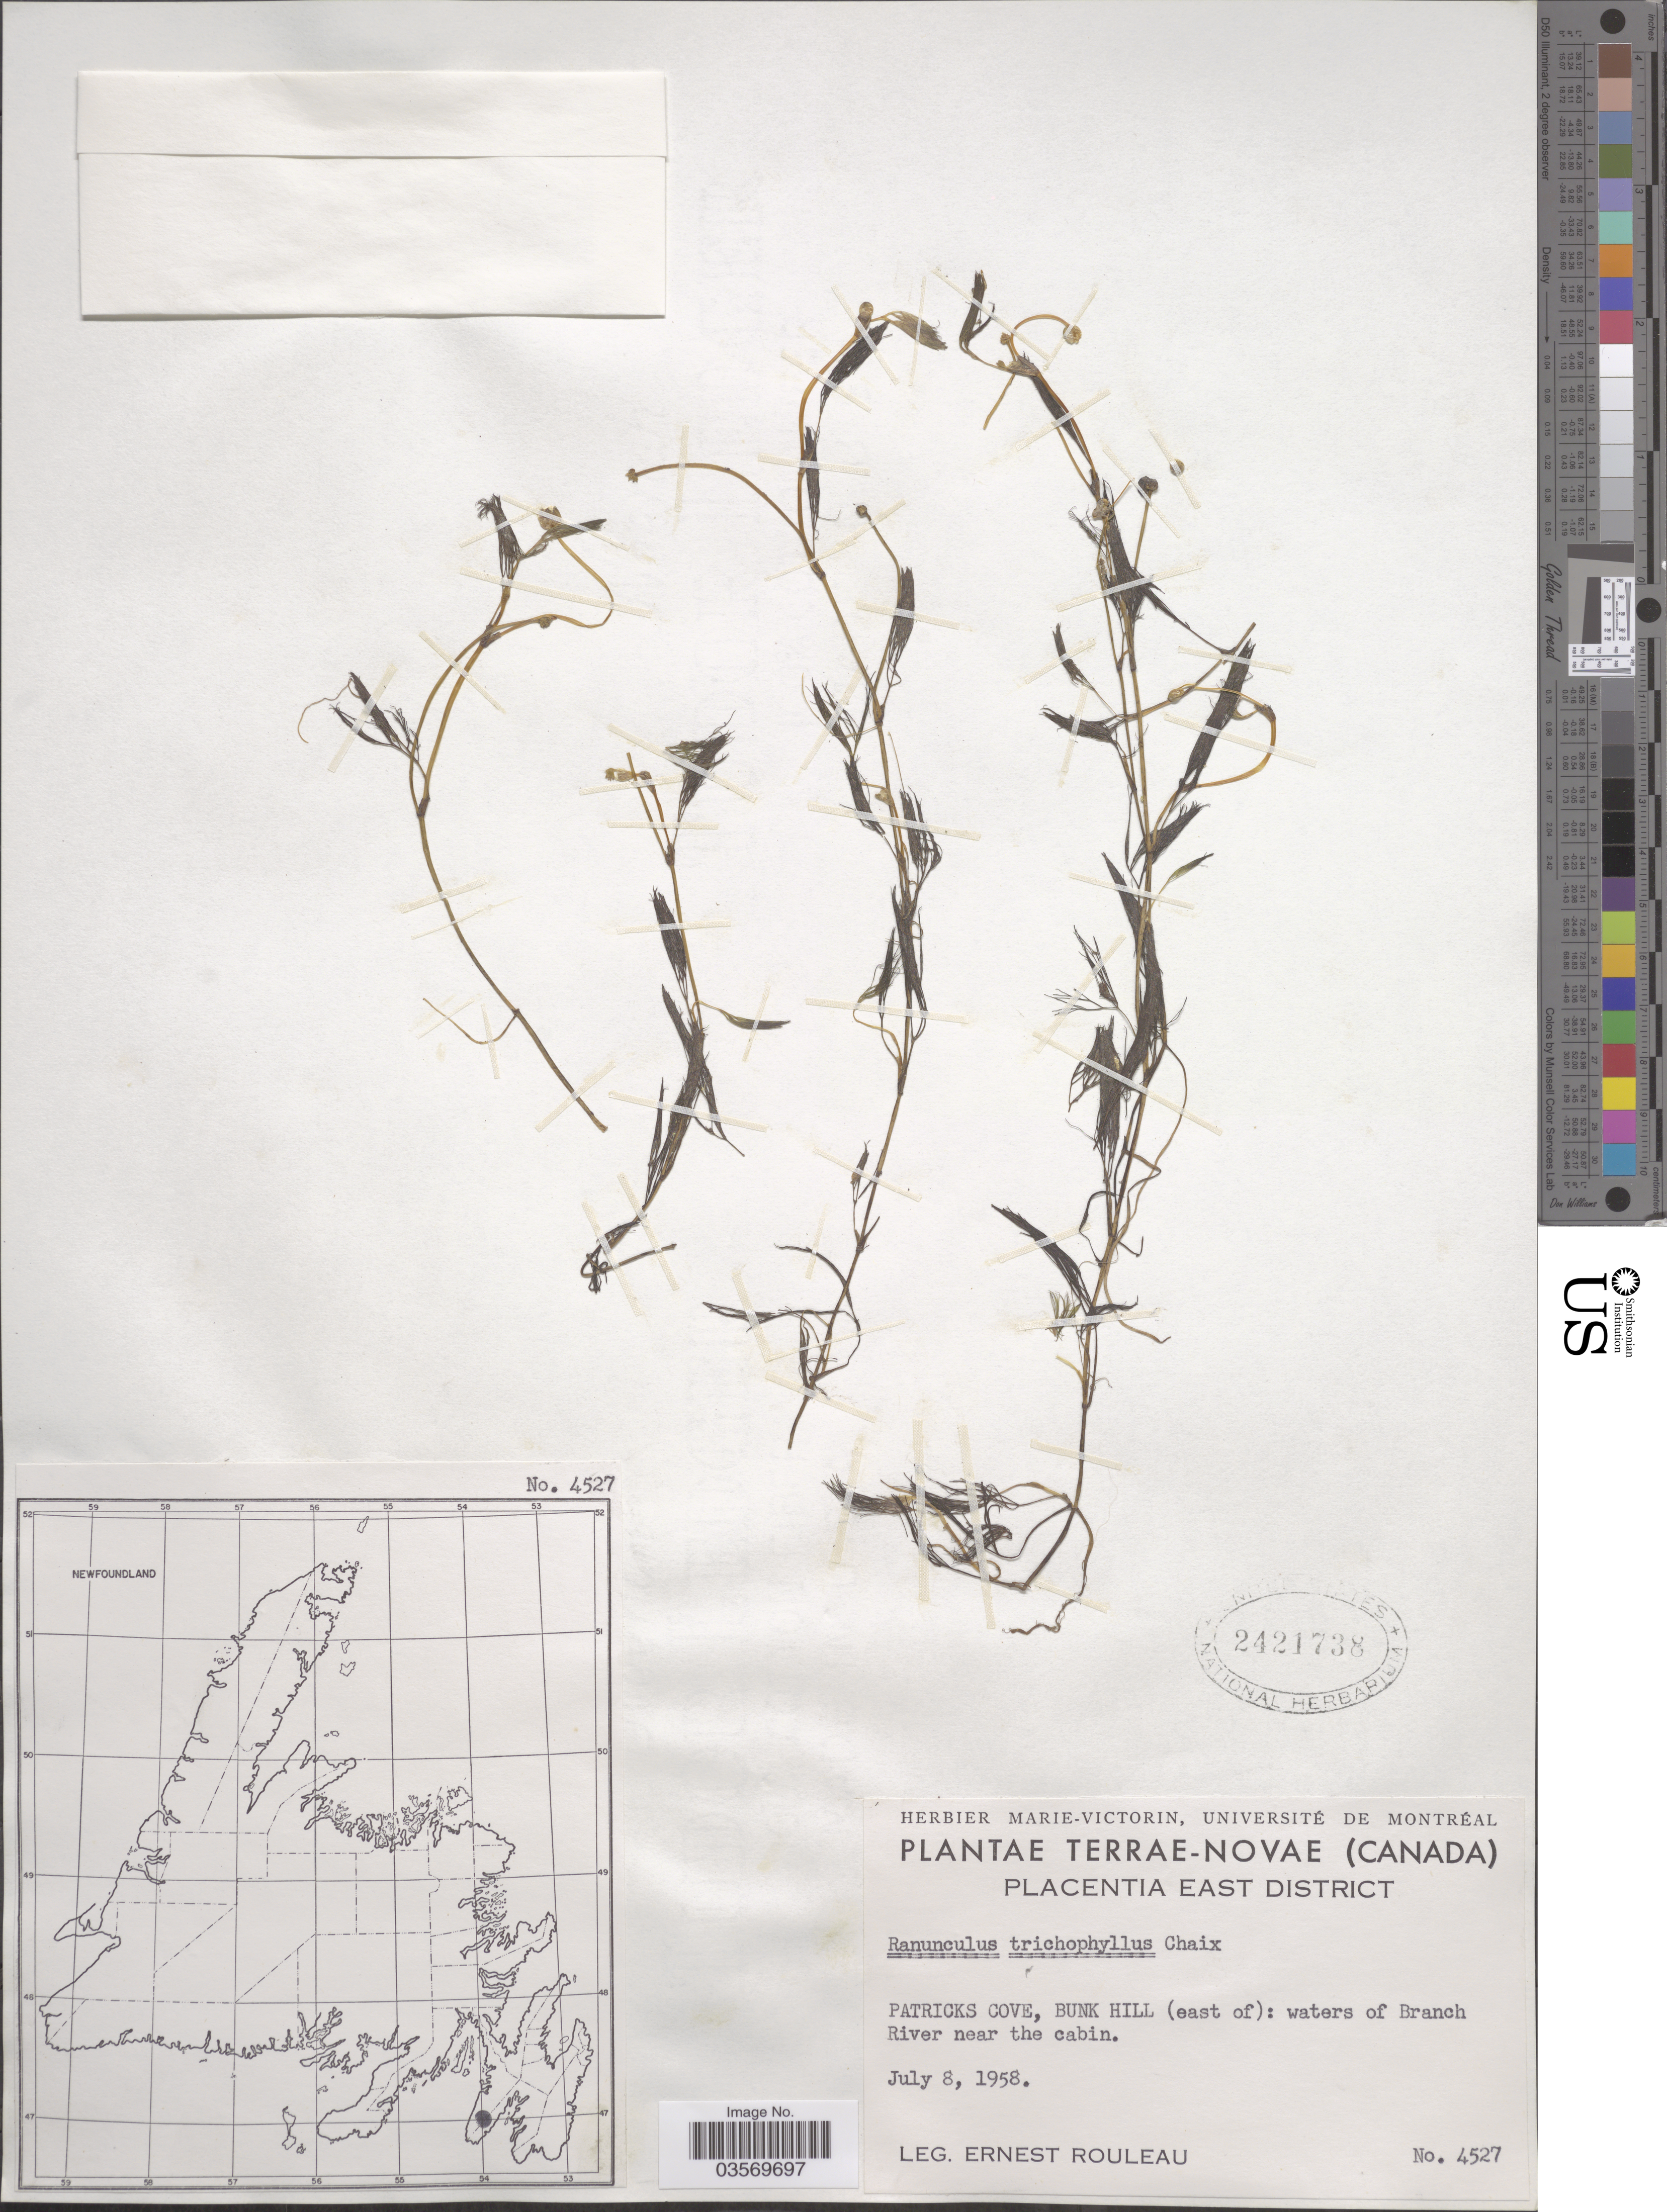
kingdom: Plantae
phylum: Tracheophyta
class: Magnoliopsida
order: Ranunculales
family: Ranunculaceae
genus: Ranunculus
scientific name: Ranunculus trichophyllus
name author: Chaix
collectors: J. Rouleau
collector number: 4527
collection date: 1958-07-08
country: Canada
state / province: Newfoundland and Labrador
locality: Terrae-Novae. Placentia East District. Patricks Cove, Bunk Hill (east of): waters of Branch River near the cabin.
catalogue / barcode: US 2421738